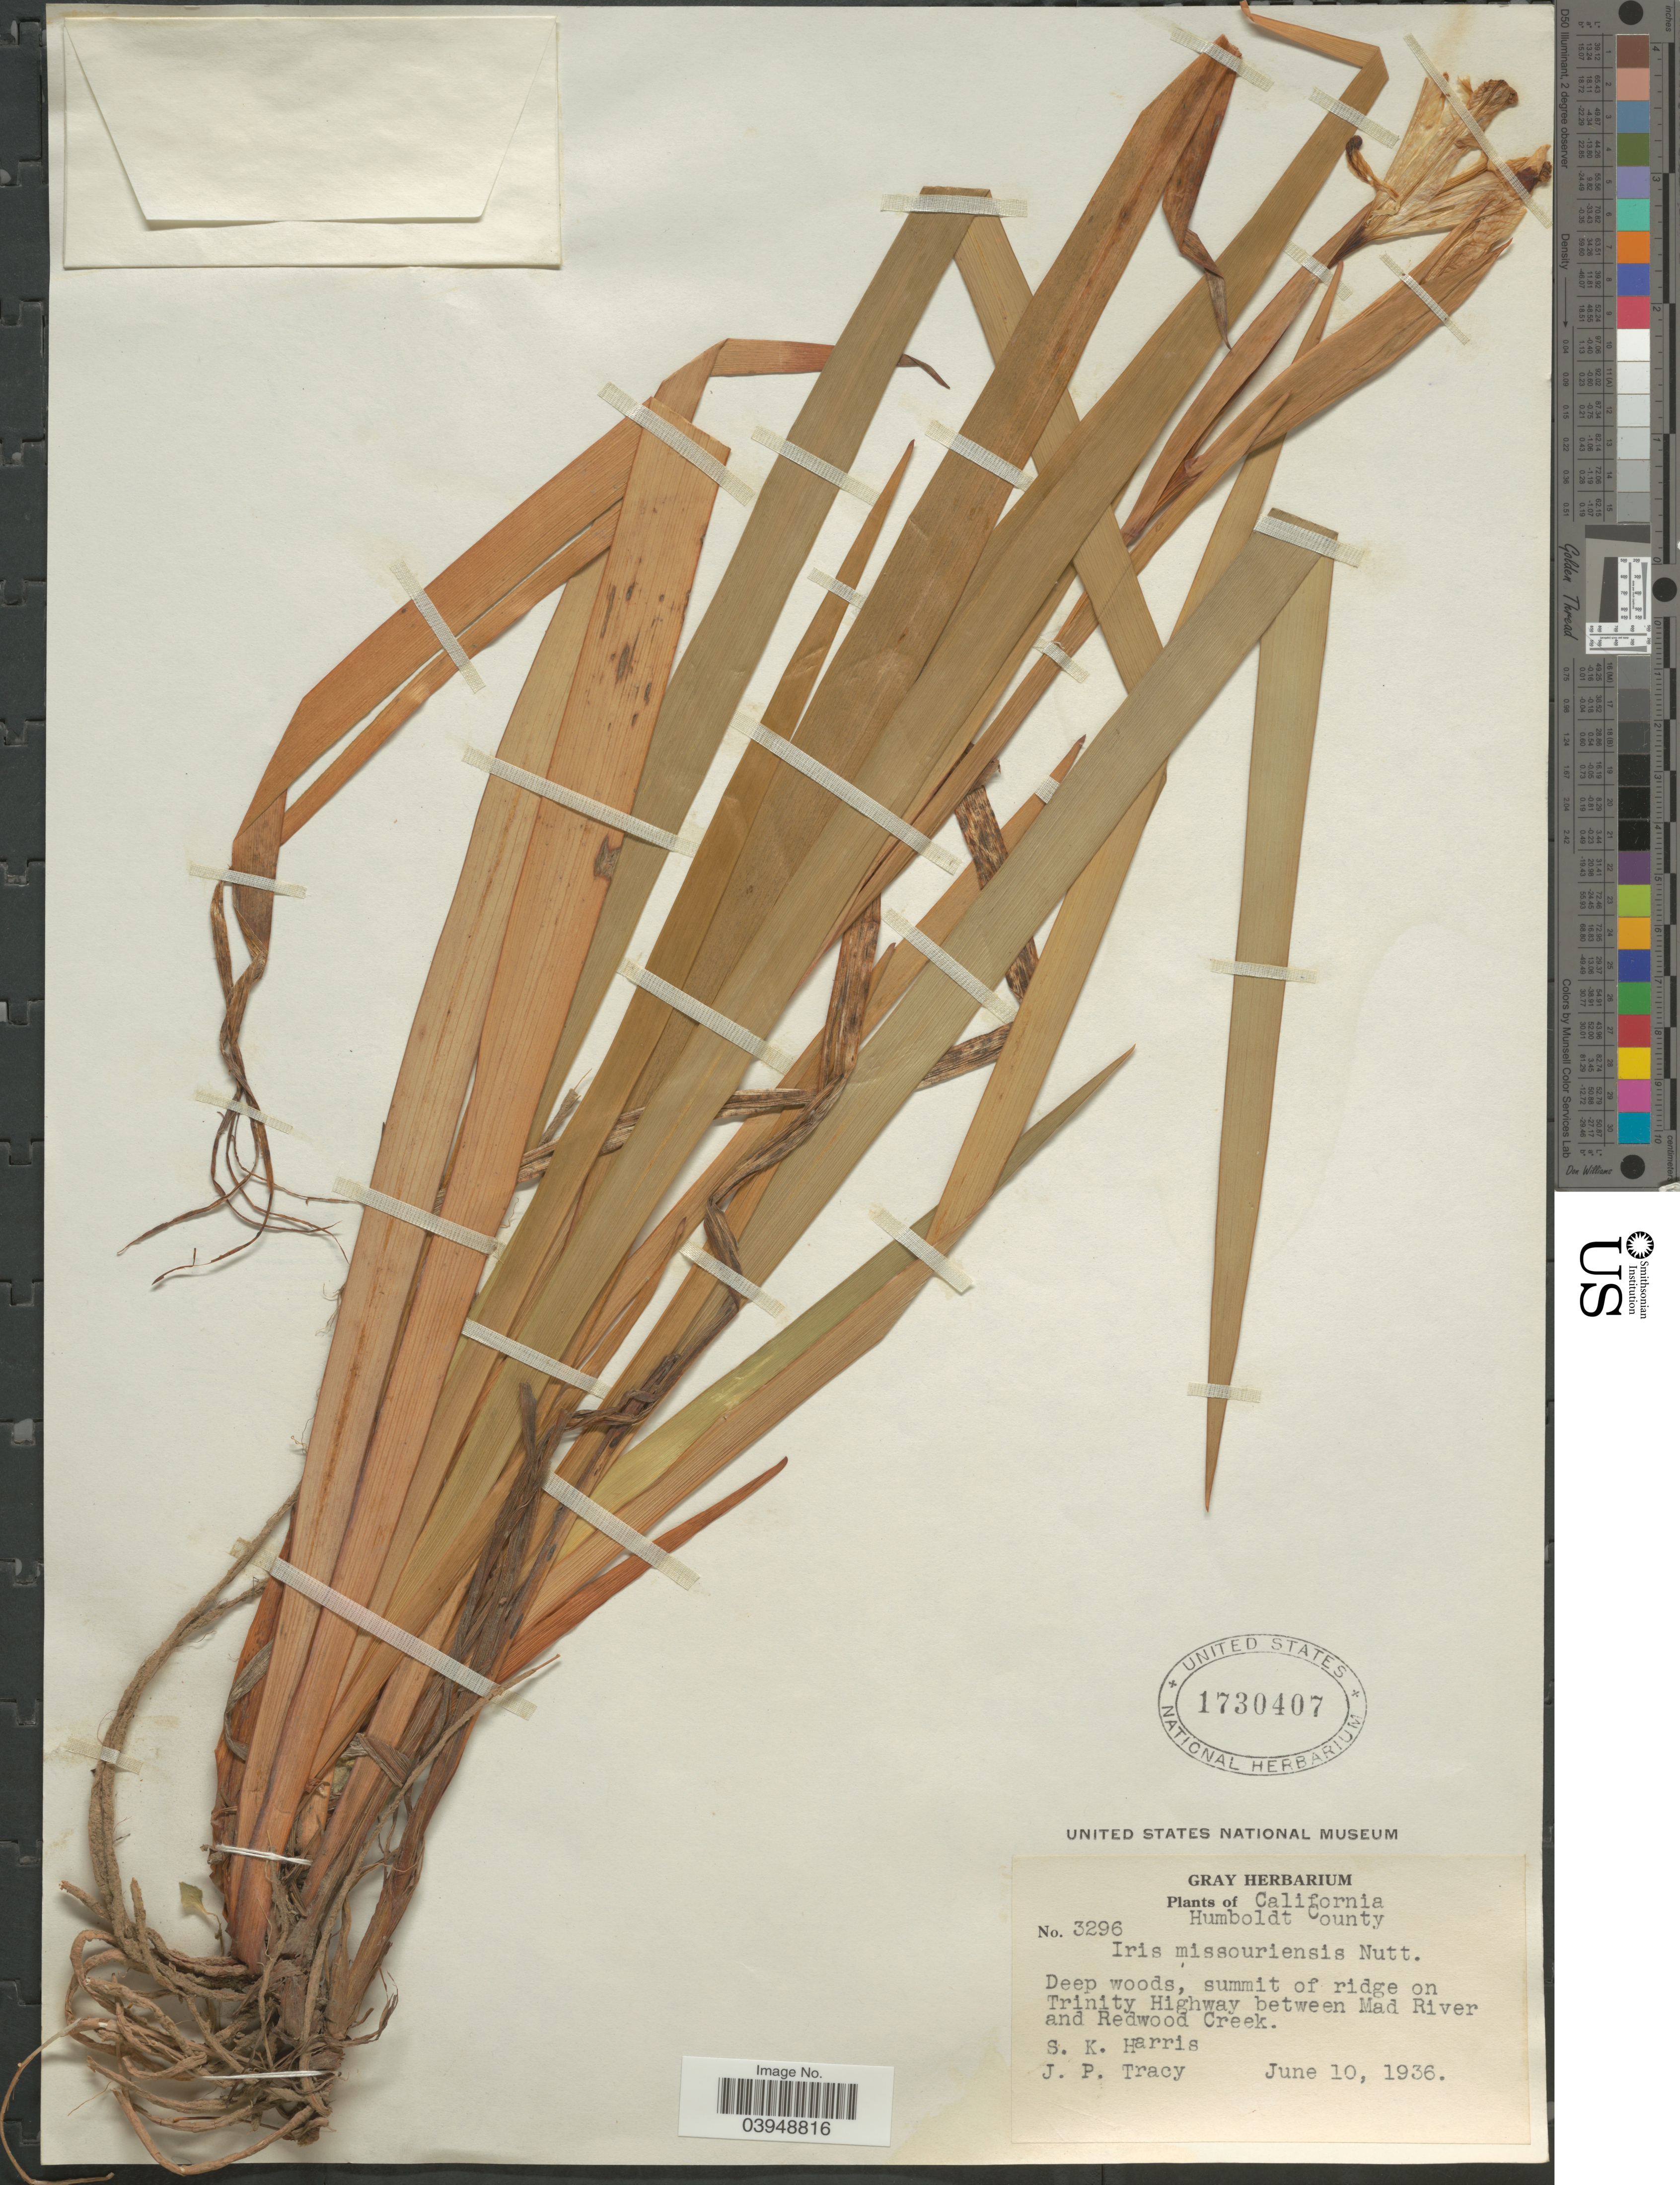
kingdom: Plantae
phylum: Tracheophyta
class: Liliopsida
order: Asparagales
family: Iridaceae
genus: Iris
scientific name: Iris missouriensis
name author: Nutt.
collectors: S. K. Harris & J. Tracy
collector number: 3296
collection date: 1936-06-10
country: United States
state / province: California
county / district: Humboldt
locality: Humboldt County. Deep woods, summit of ridge on Trinity Highway between Mad River and Redwood Creek.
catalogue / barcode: US 1730407